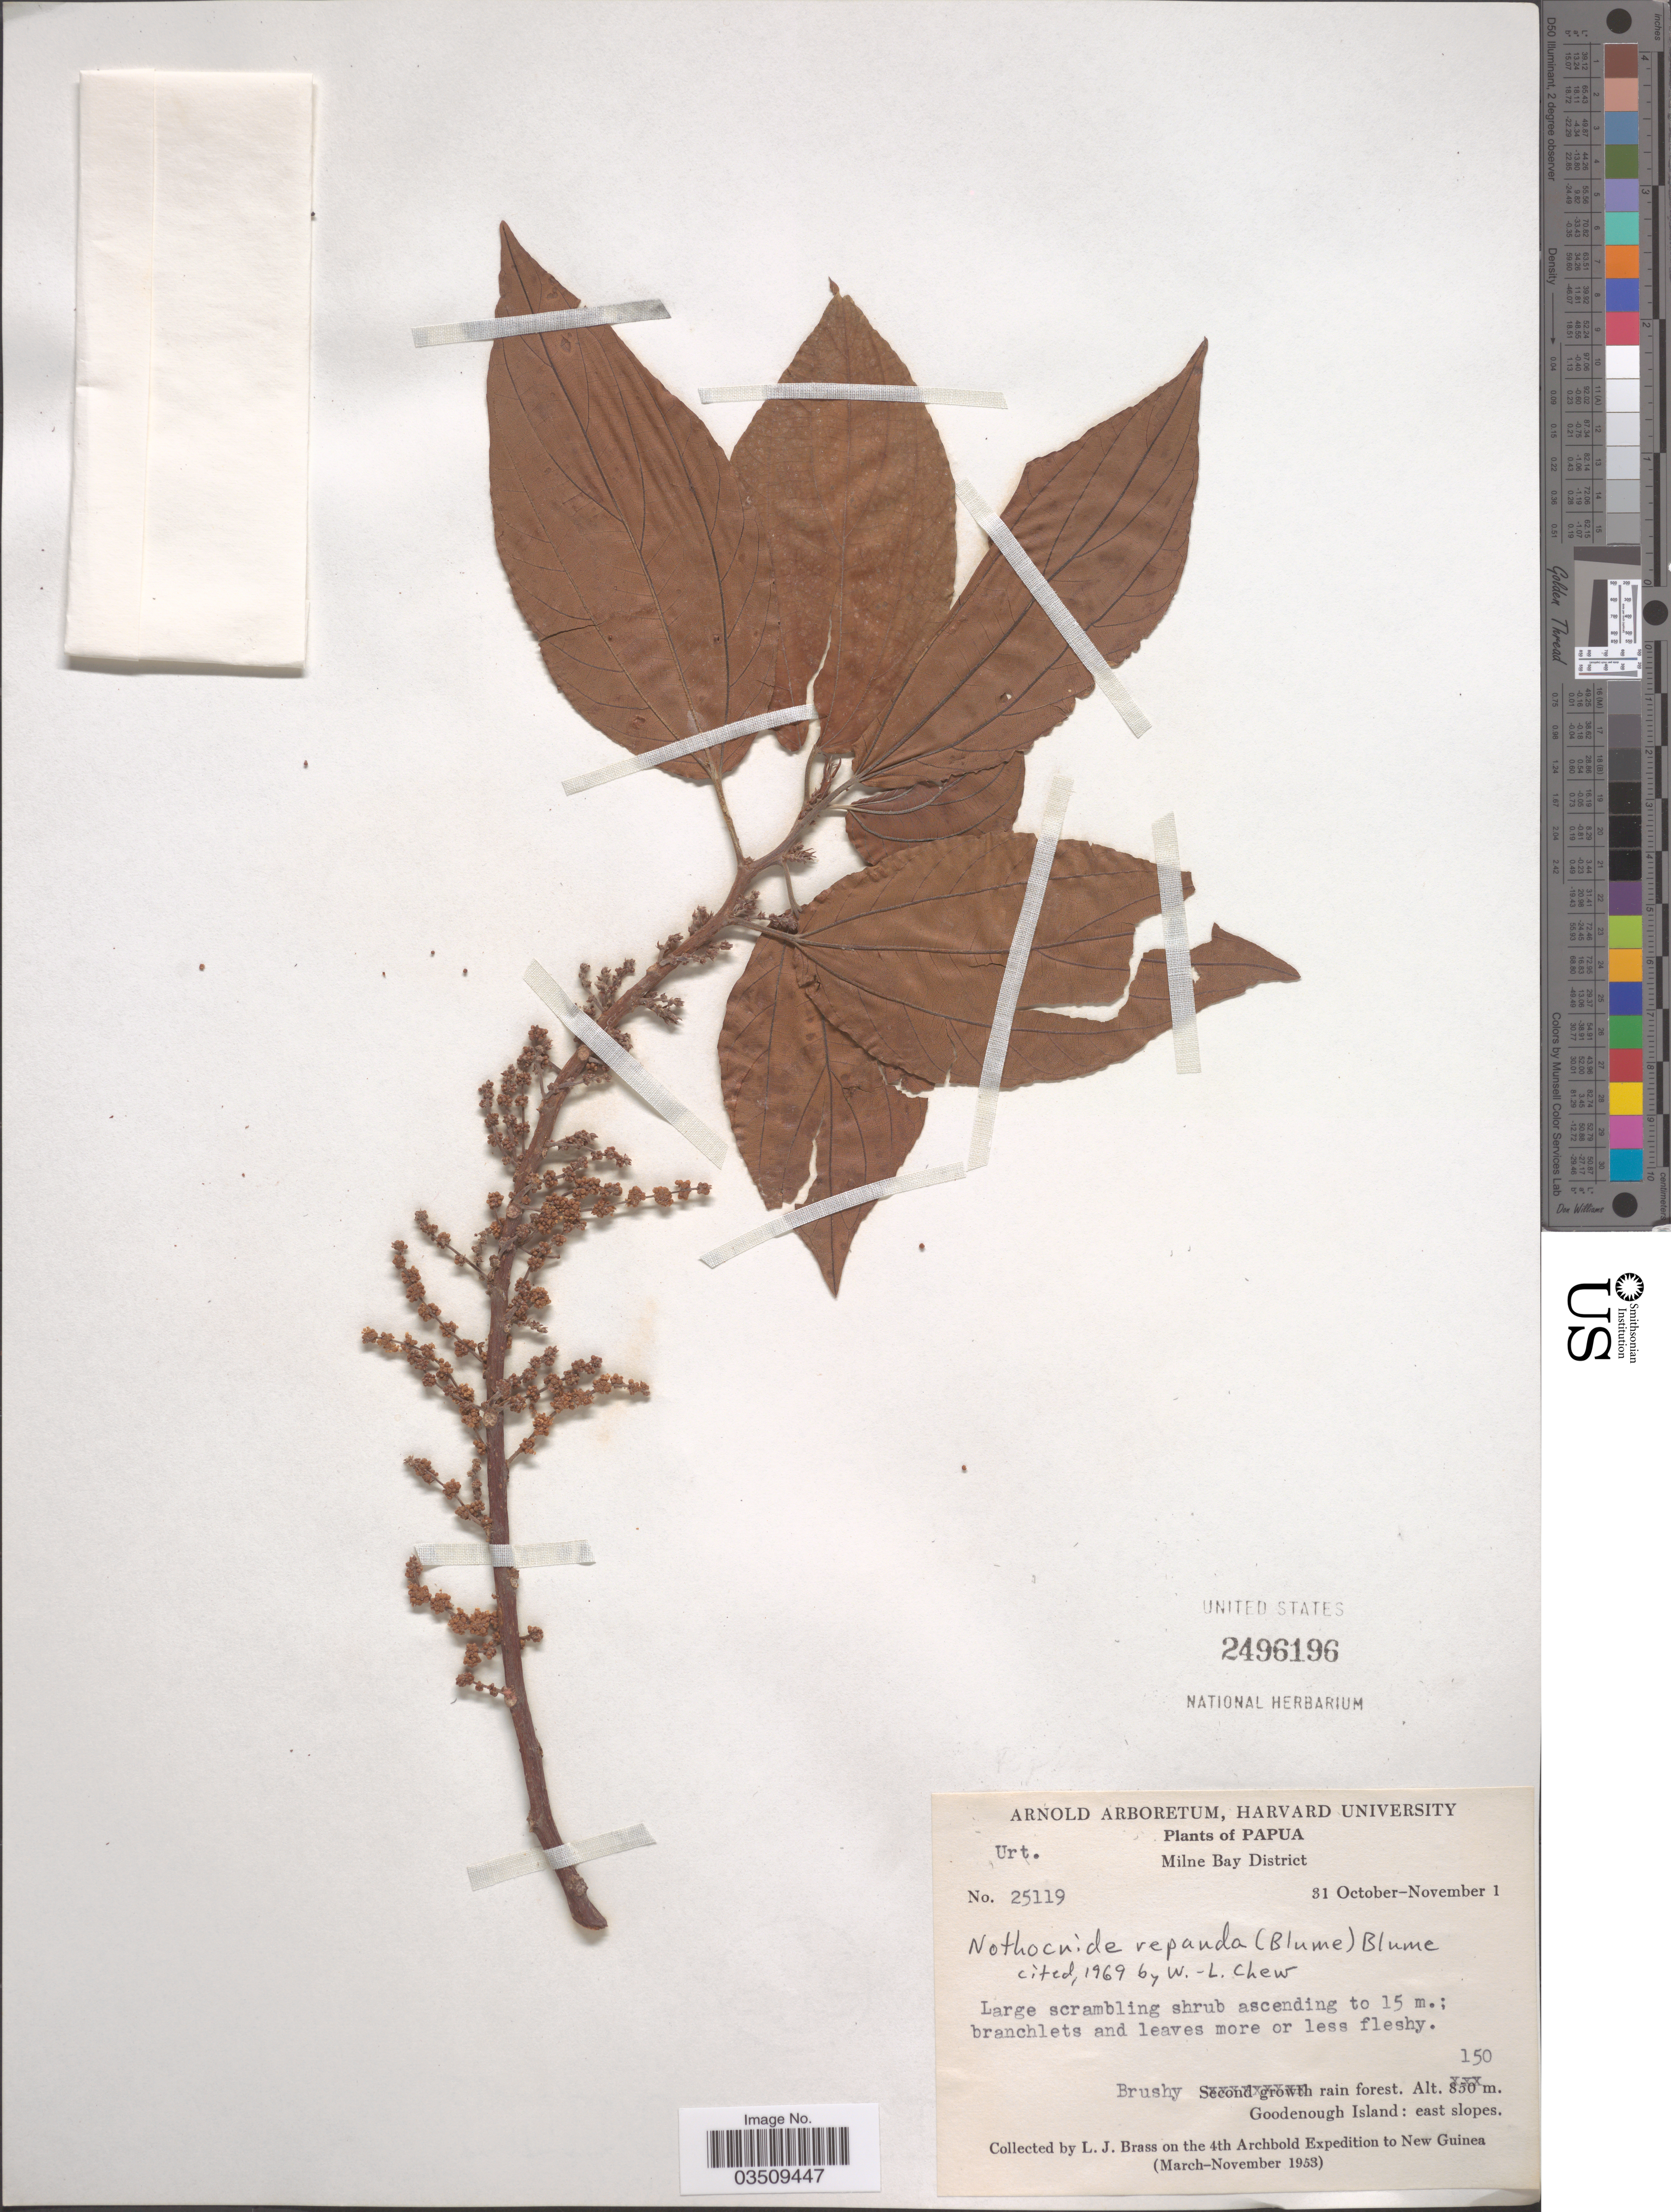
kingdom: Plantae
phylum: Tracheophyta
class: Magnoliopsida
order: Rosales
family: Urticaceae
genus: Nothocnide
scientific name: Nothocnide repanda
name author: (Blume) Blume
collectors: L. J. Brass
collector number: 25119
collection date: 1953-03/1953-11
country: Papua New Guinea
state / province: Milne Bay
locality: Papua, Milne Bay District. Goodenough Island: east slopes. New Guinea.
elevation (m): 150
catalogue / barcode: US 2496196